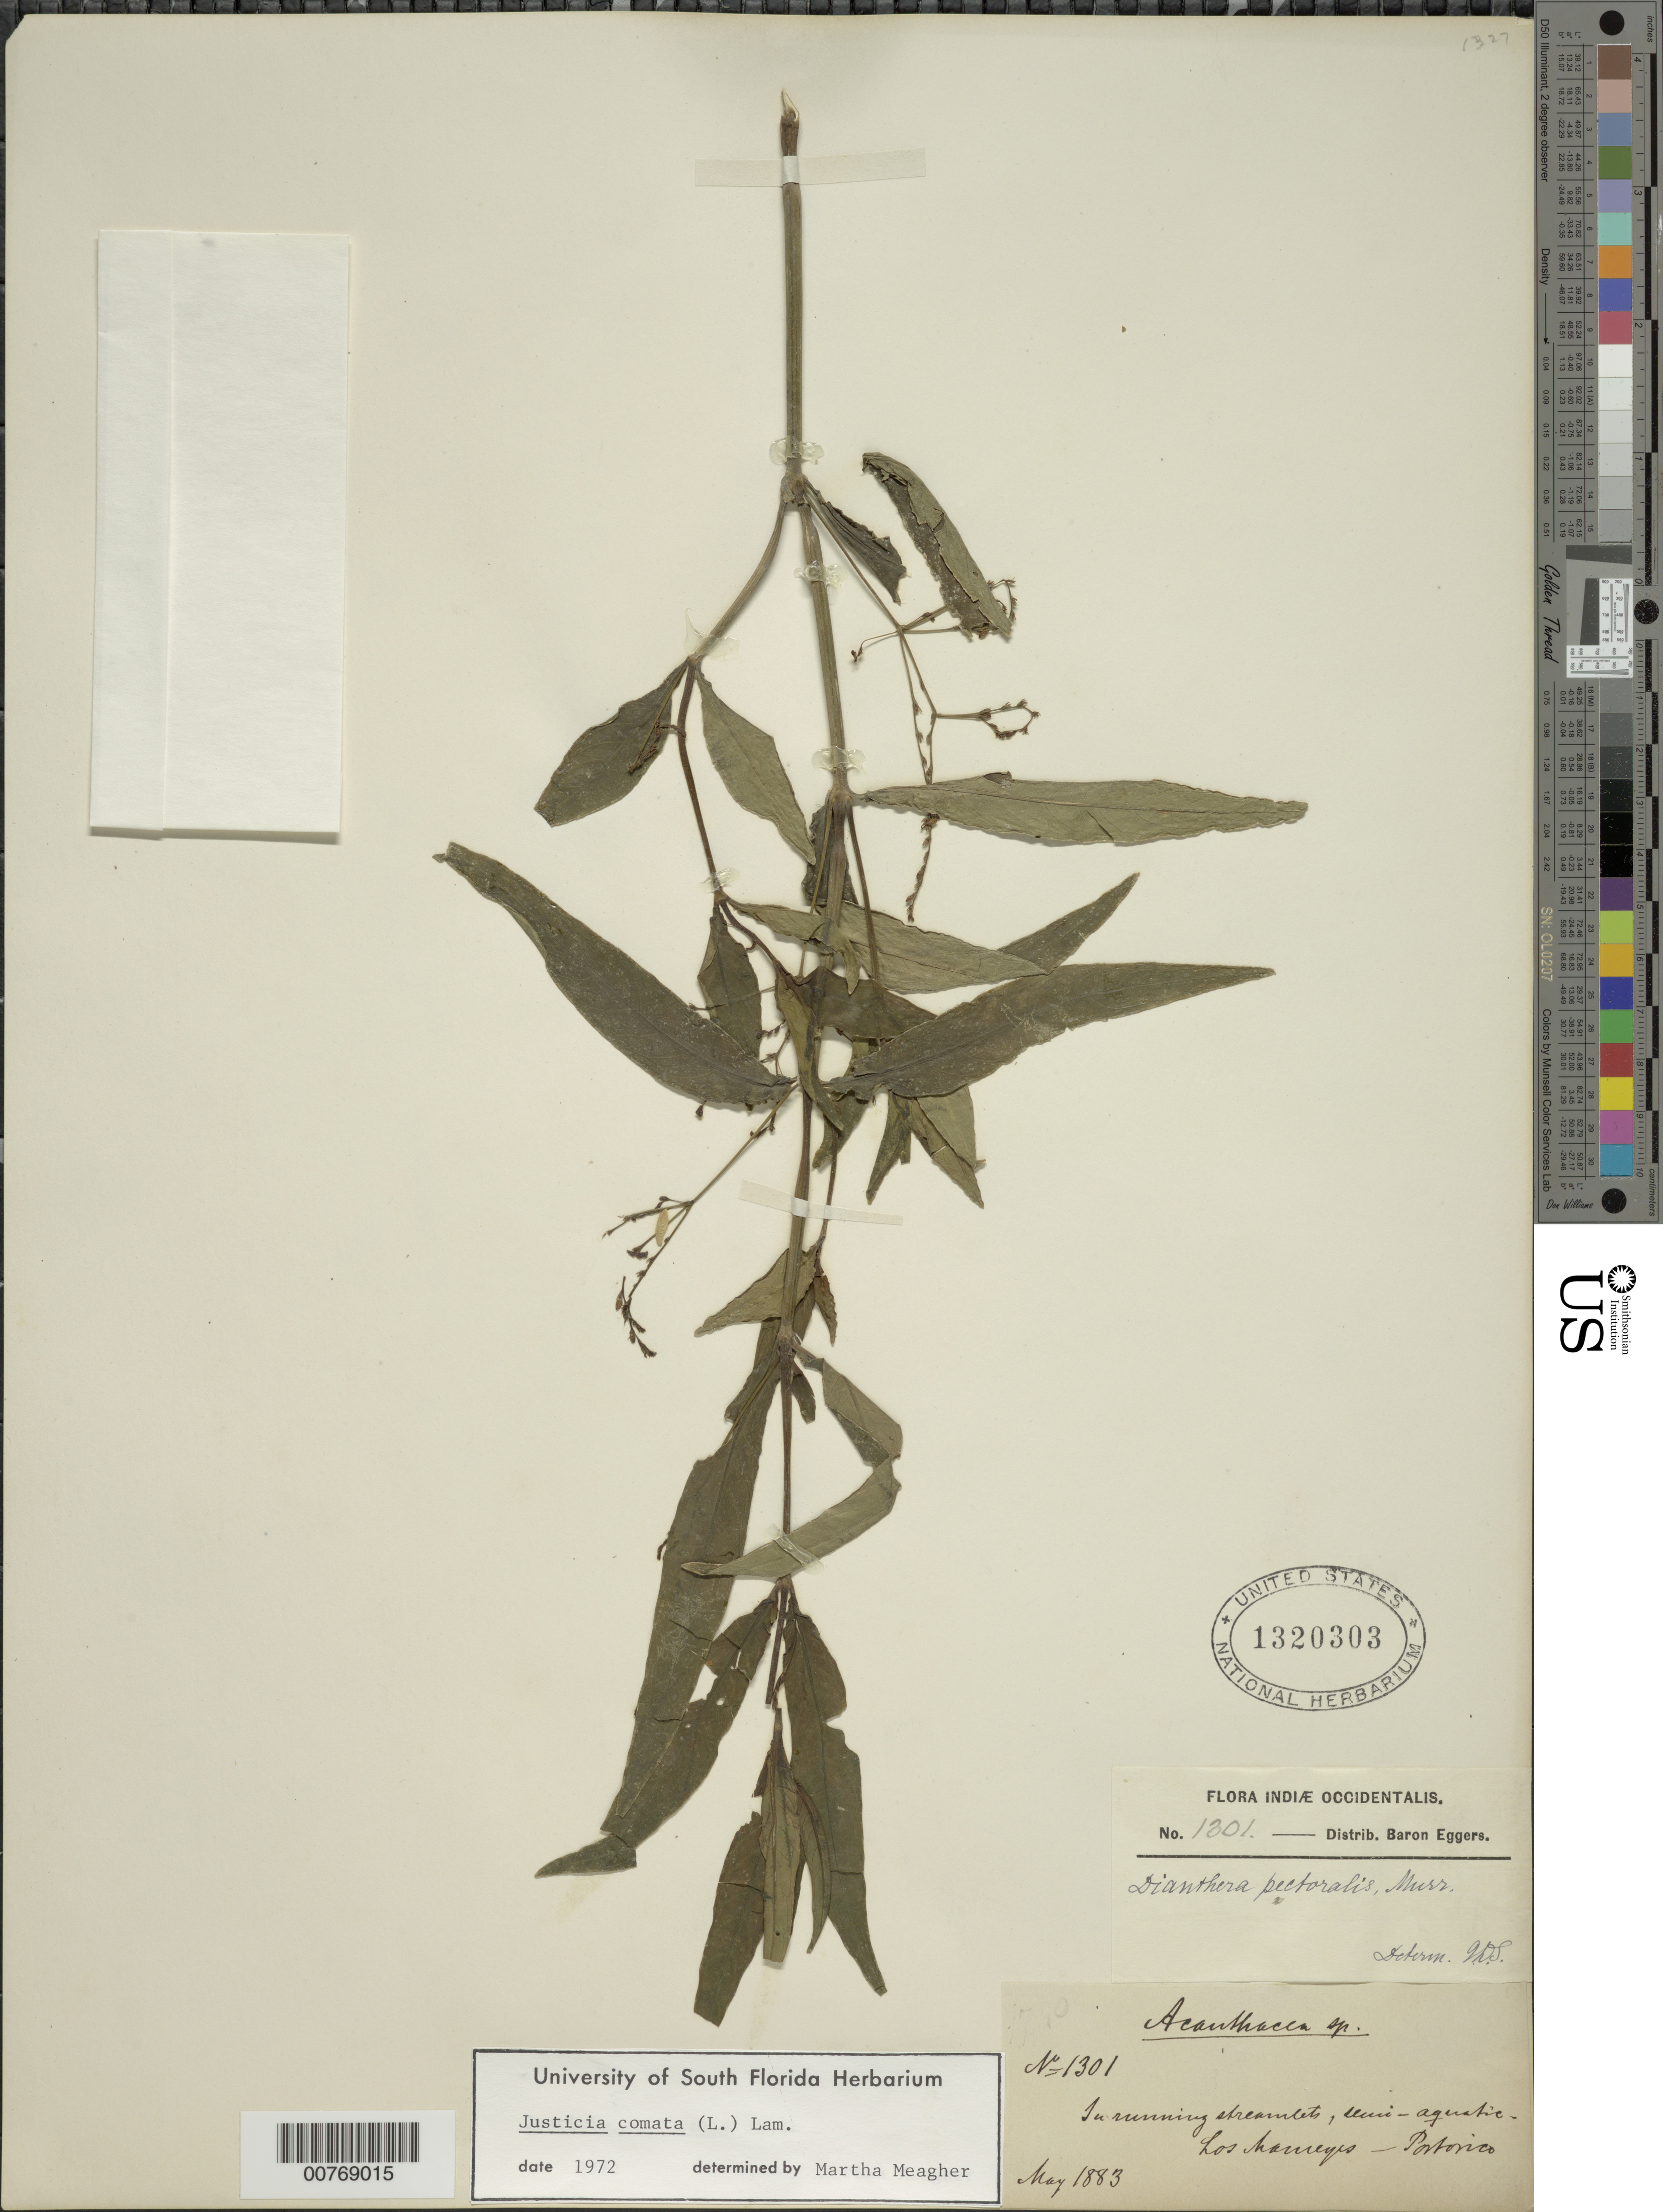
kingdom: Plantae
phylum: Tracheophyta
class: Magnoliopsida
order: Lamiales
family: Acanthaceae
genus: Justicia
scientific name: Justicia comata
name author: (L.) Lam.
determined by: Meagher, M.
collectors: H. F. A. von Eggers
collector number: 1301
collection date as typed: May 1883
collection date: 1883-05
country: Puerto Rico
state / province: Río Grande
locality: Mameyes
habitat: In running streamlets, semi-aquatic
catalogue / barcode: US 1320303